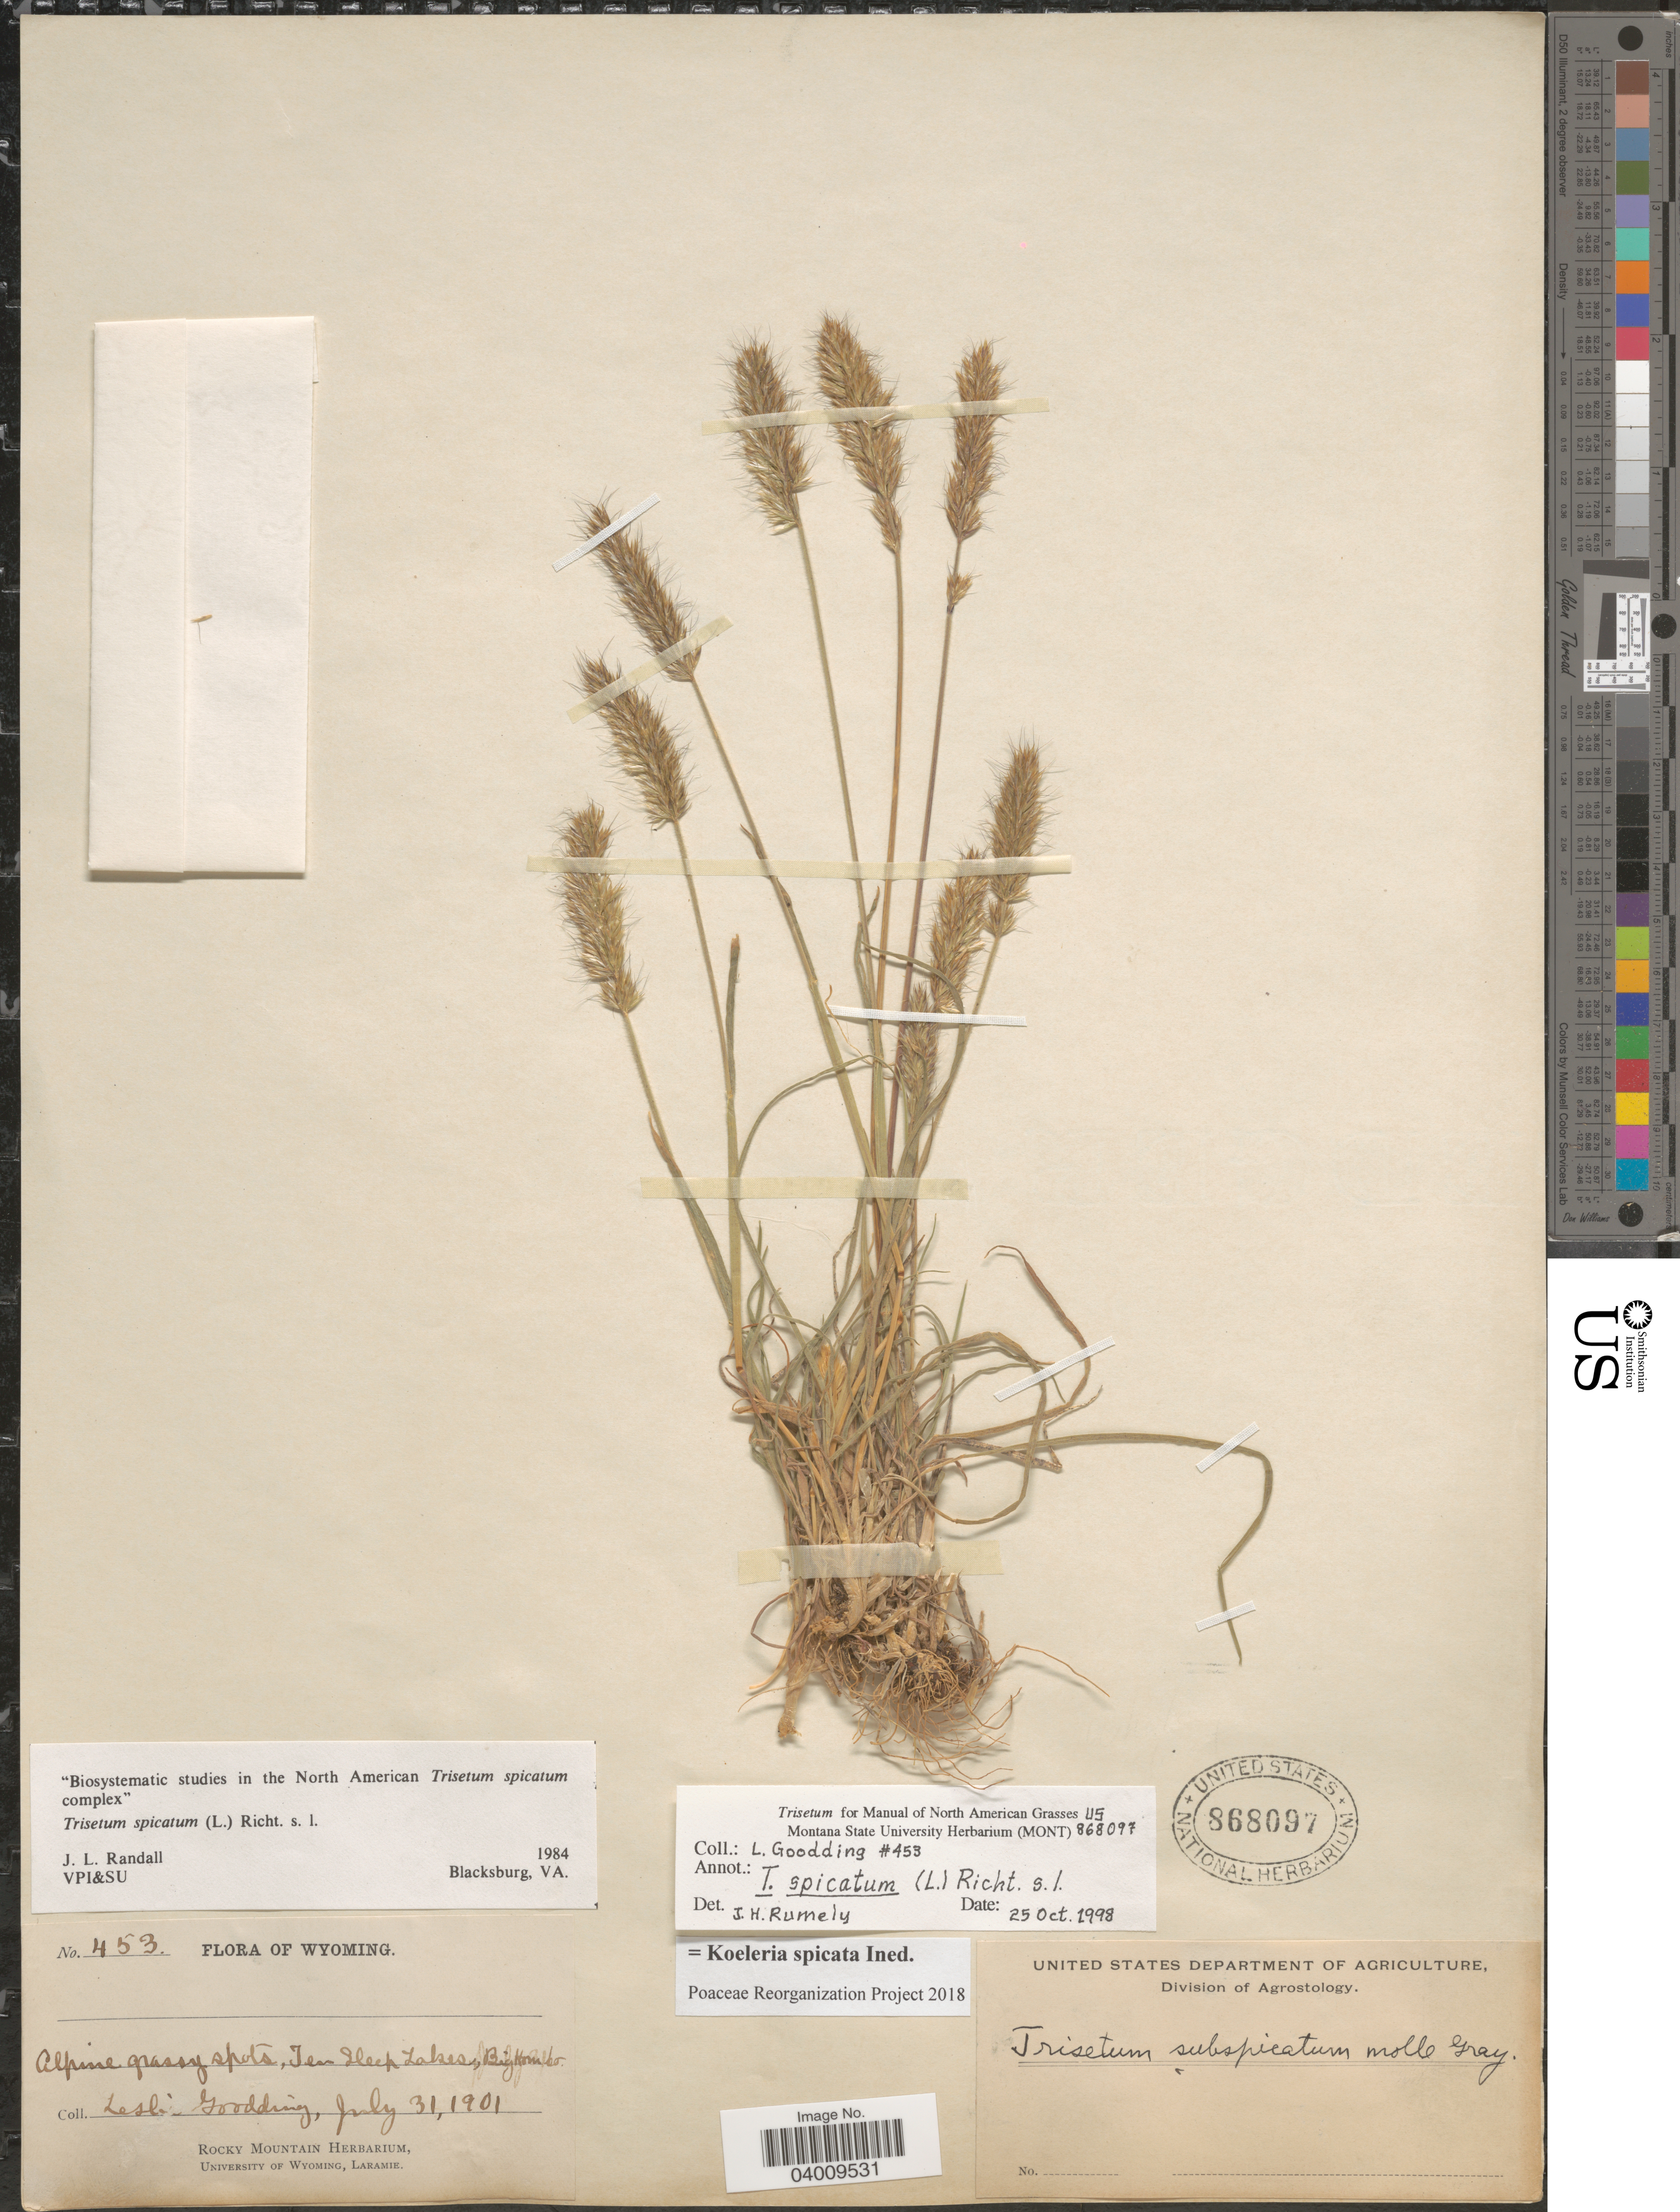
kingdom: Plantae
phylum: Tracheophyta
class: Liliopsida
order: Poales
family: Poaceae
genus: Koeleria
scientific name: Koeleria spicata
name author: (L.) Barberá et al.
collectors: L. N. Goodding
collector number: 453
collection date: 1901-07-31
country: United States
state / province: Wyoming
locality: Alpine grassy spots, Ten Sleep Lakes, Big Horn Co.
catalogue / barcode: US 868097